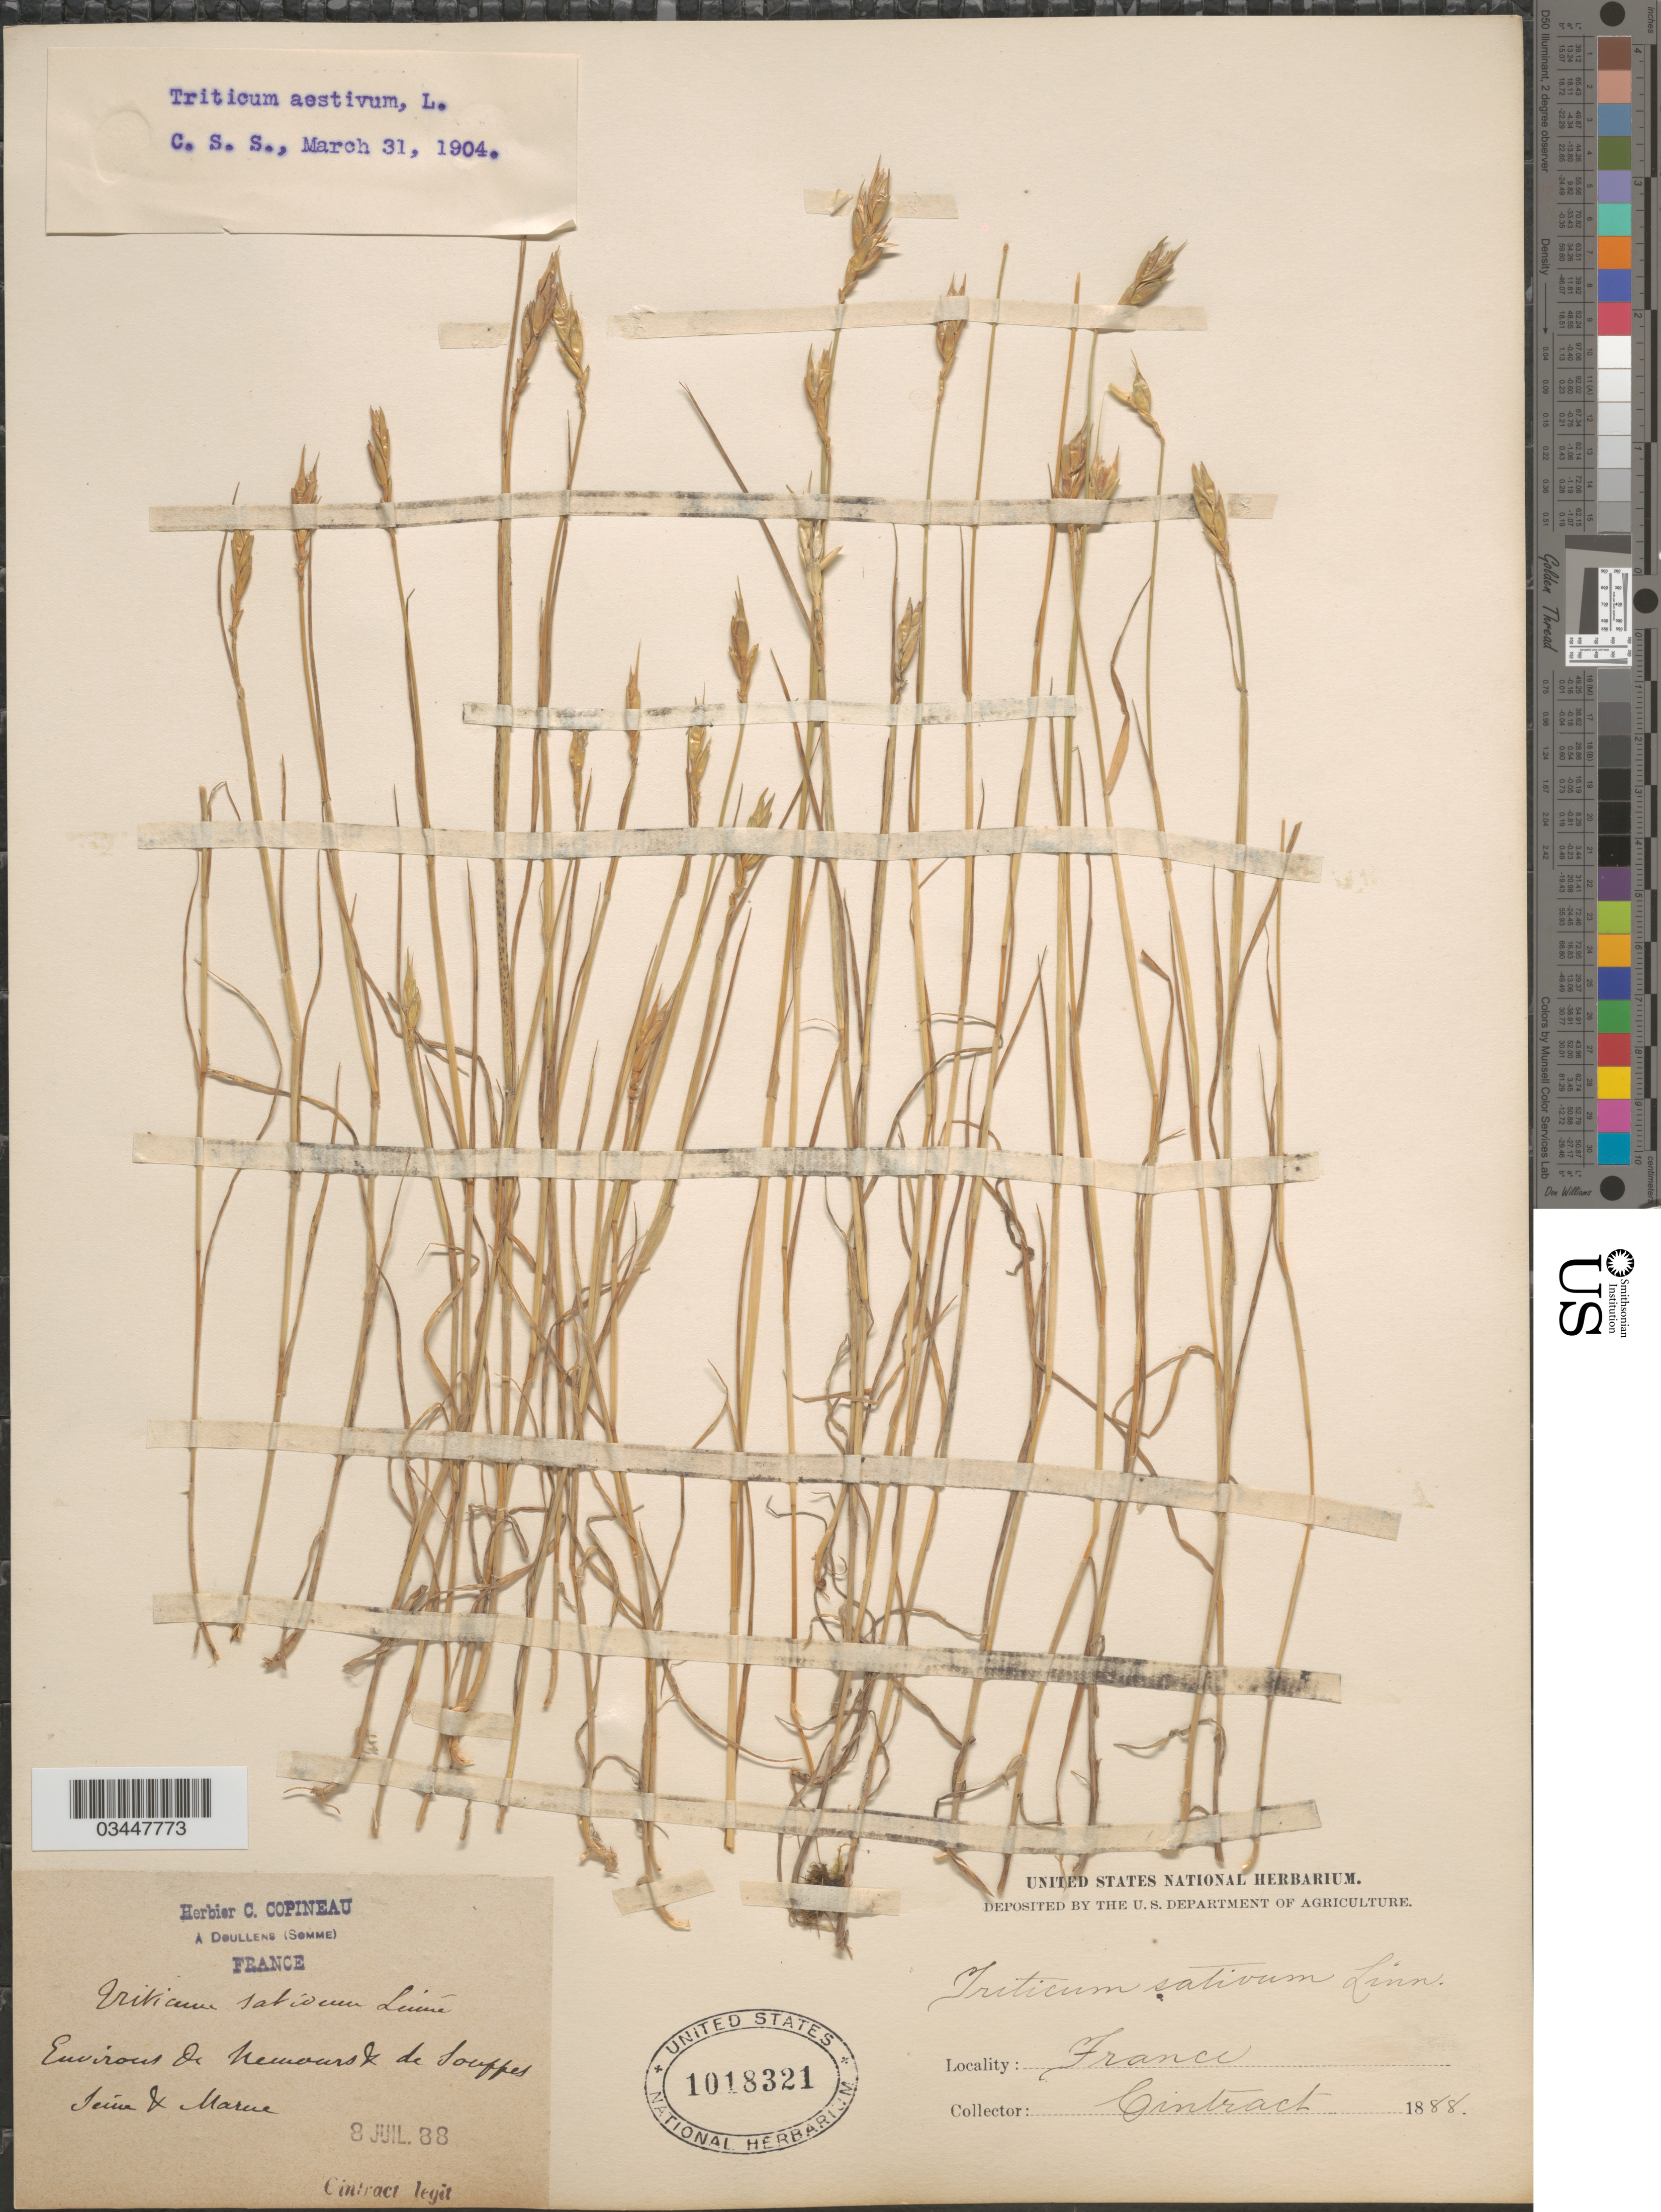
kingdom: Plantae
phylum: Tracheophyta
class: Liliopsida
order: Poales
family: Poaceae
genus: Triticum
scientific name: Triticum aestivum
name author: L.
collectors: Cintract, --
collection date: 1888-07-08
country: France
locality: Environs de Nemours & de Souppes. Seine & Marne.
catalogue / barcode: US 1018321